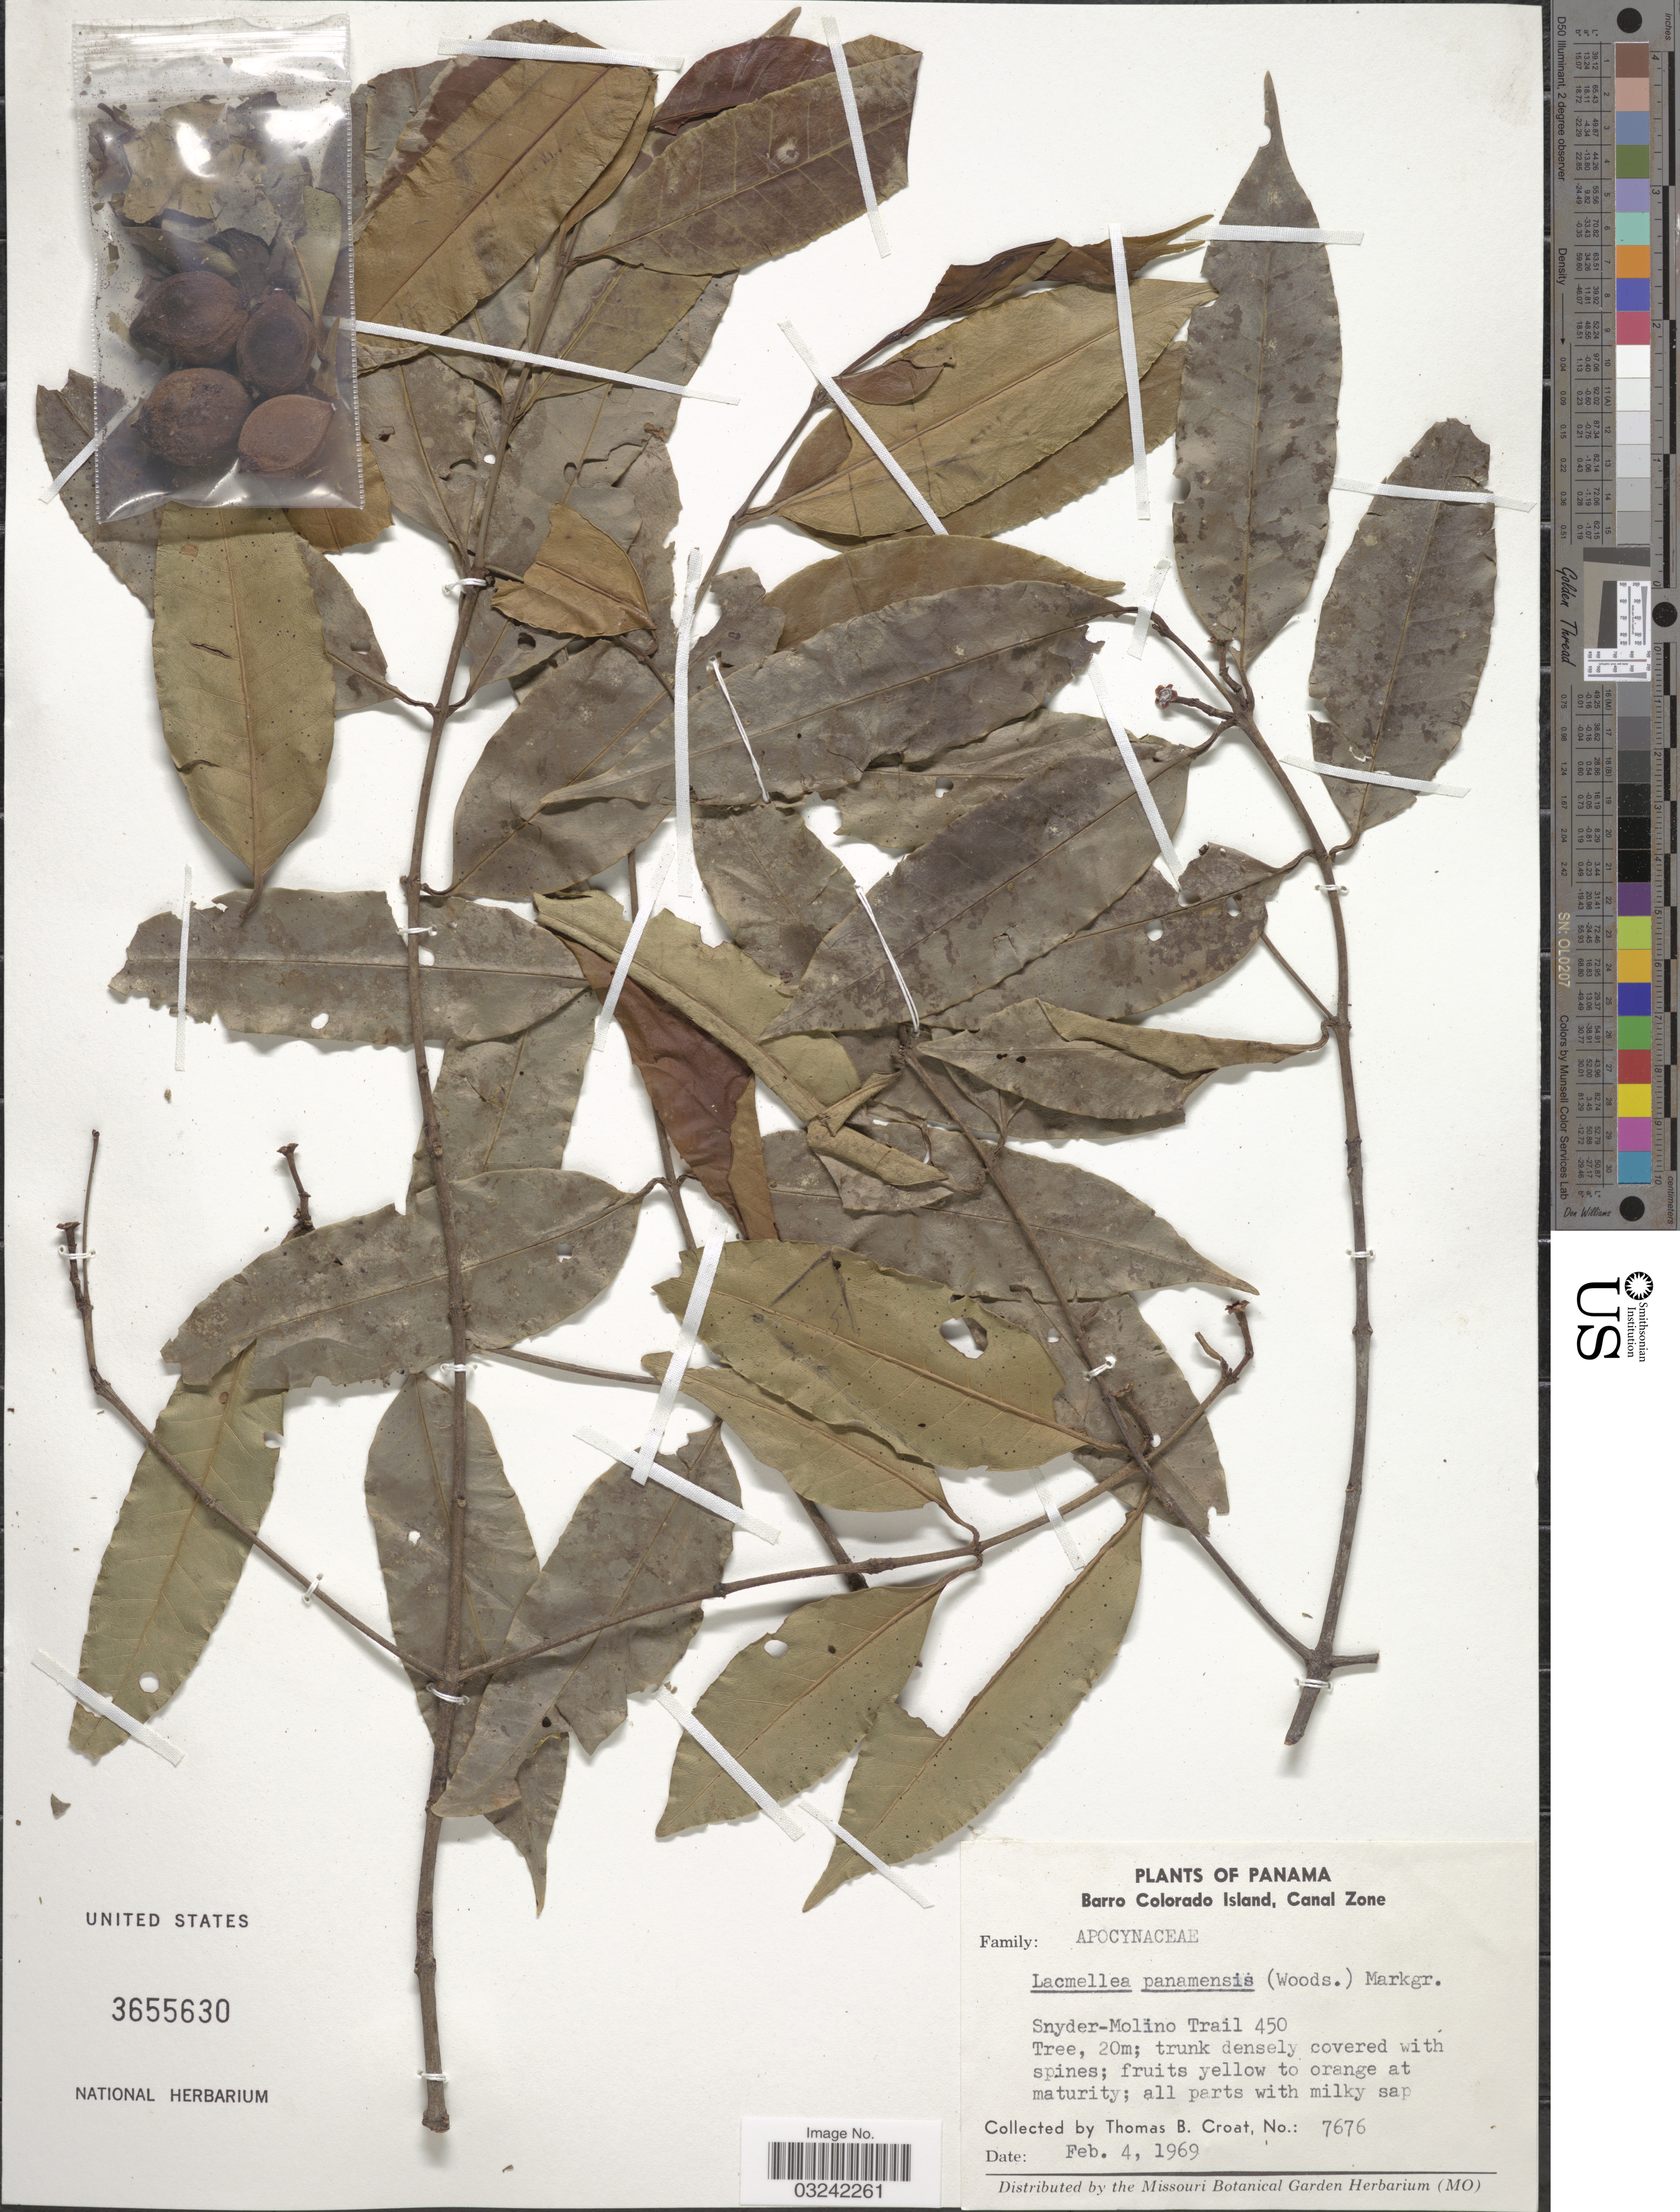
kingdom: Plantae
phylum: Tracheophyta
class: Magnoliopsida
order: Gentianales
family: Apocynaceae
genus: Lacmellea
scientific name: Lacmellea panamensis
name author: (Woodson) Markgr.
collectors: T. B. Croat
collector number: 7676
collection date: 1969-02-04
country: Panama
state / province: Panamá Oeste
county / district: Canal Zone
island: Barro Colorado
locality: Barro Colorado Island, Canal Zone. Snyder-Molino Trail 450.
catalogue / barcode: US 3655630